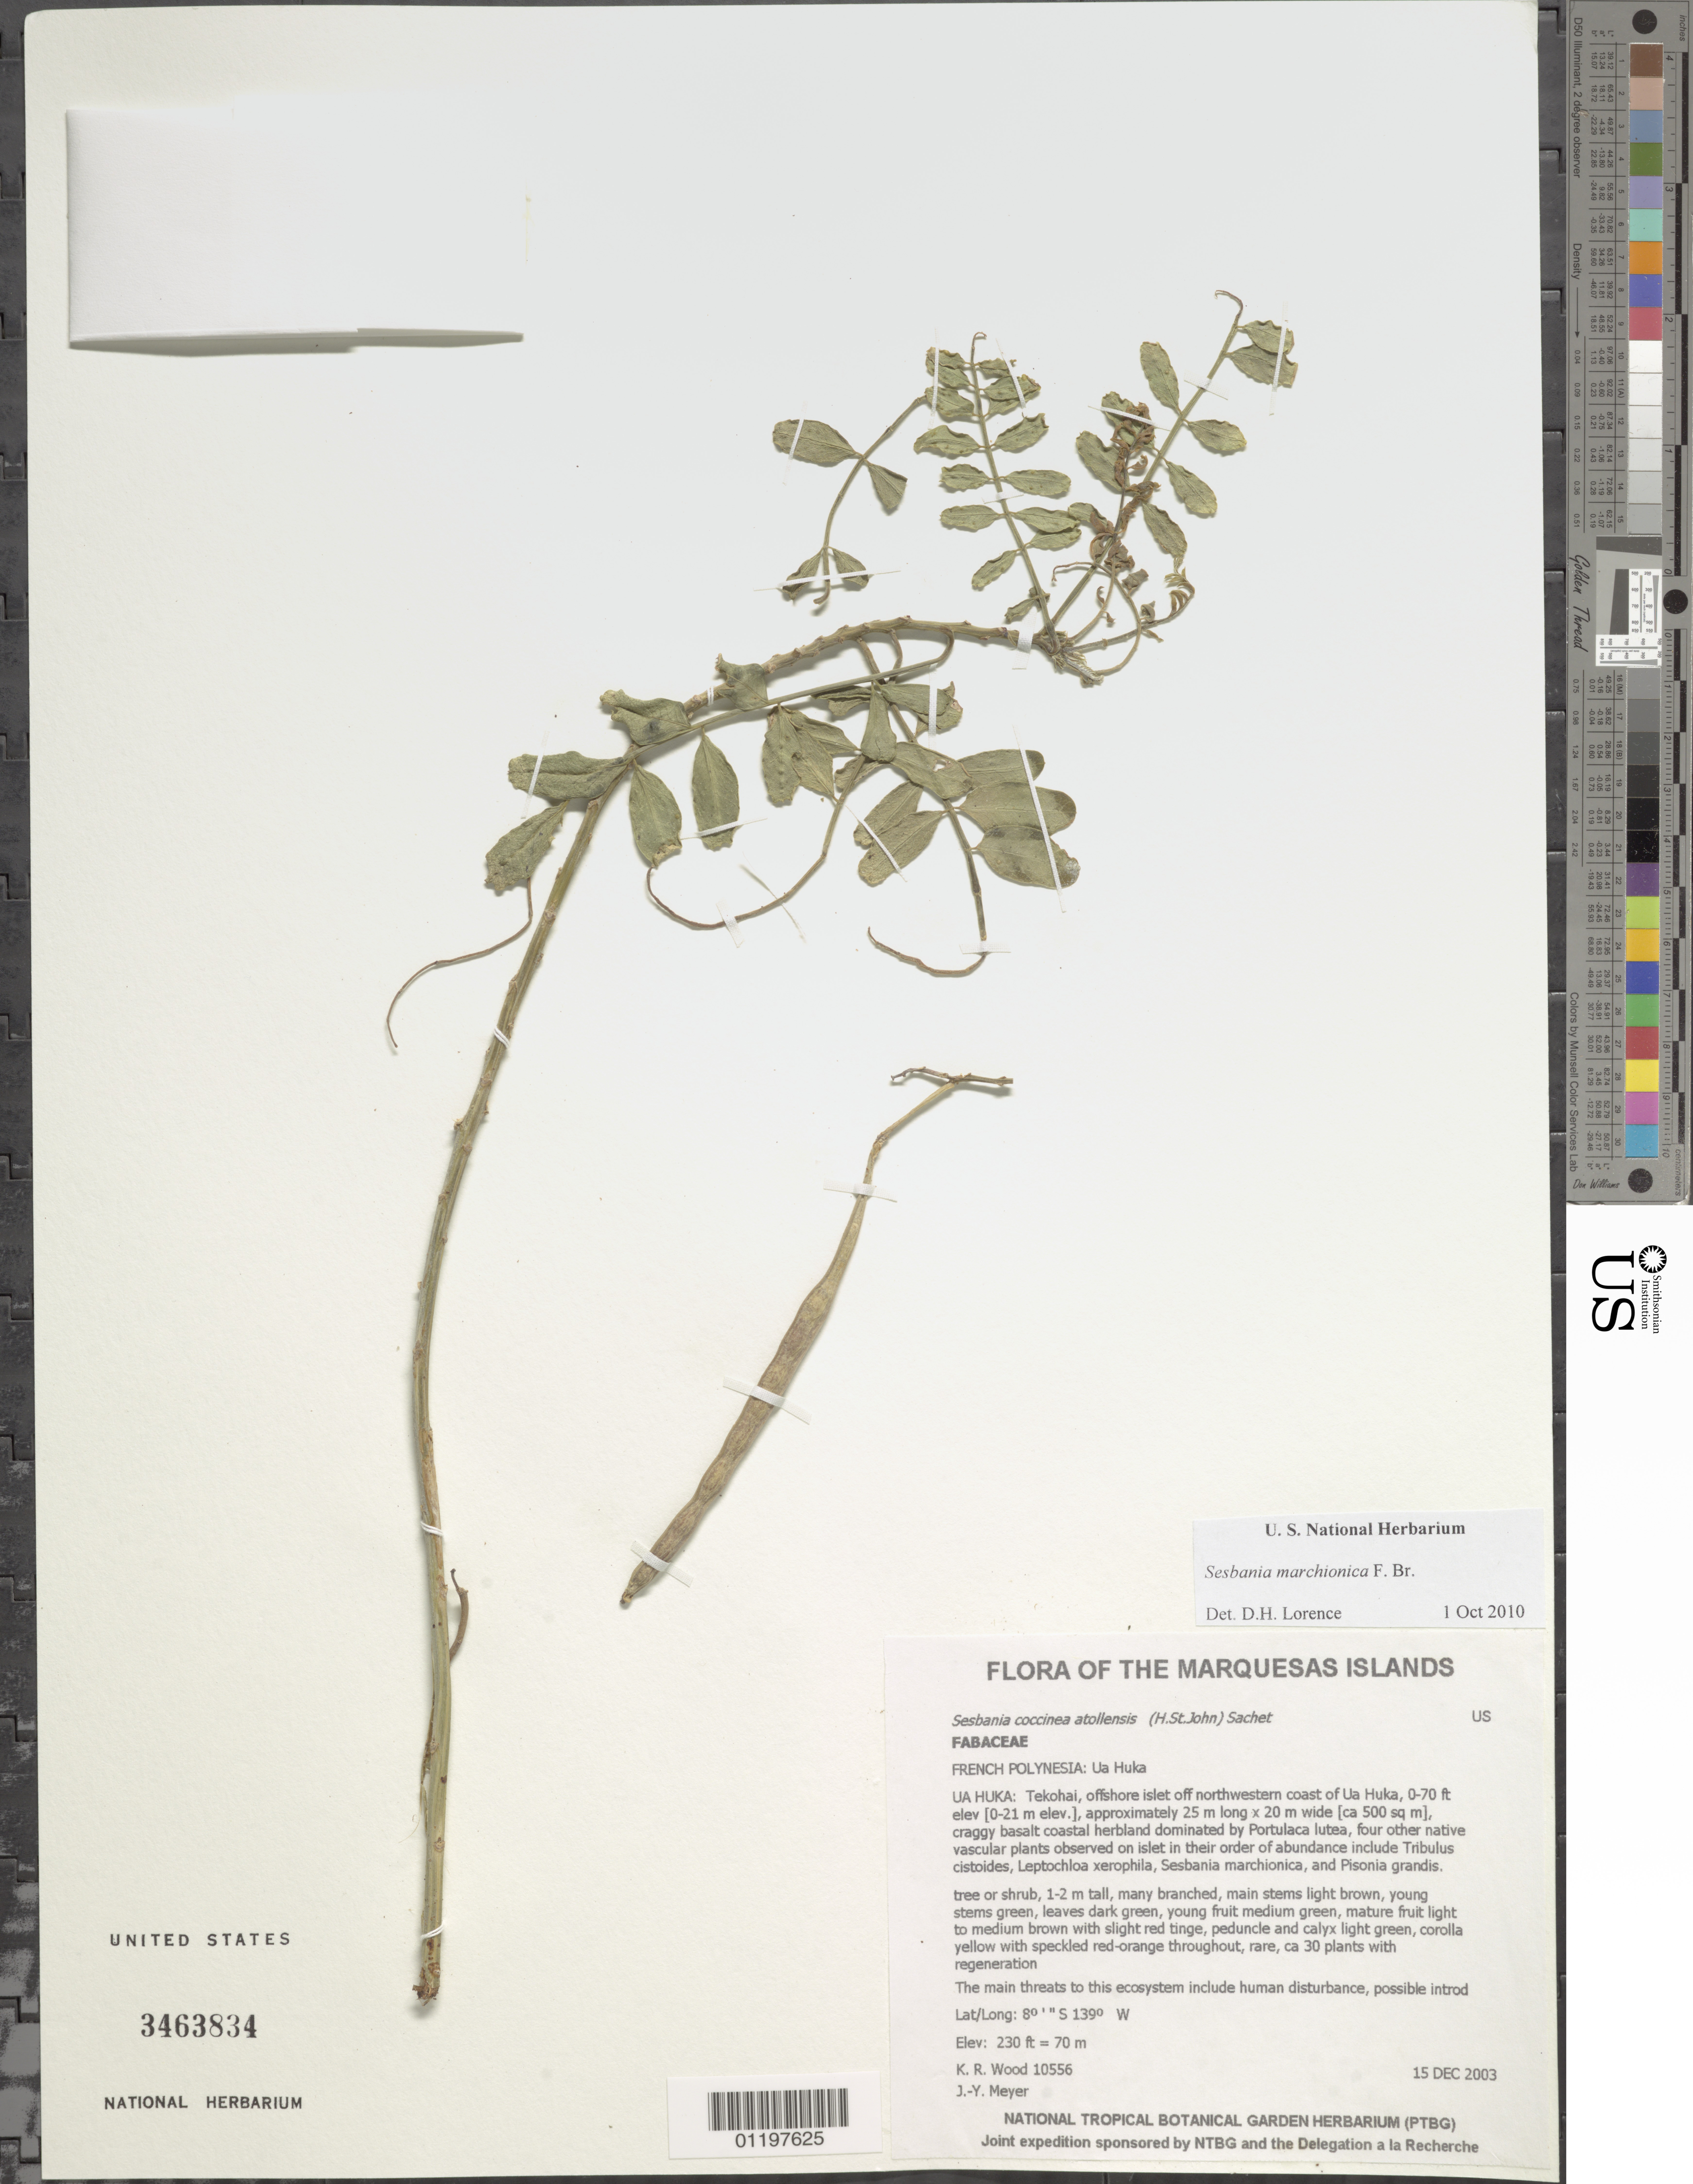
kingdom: Plantae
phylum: Tracheophyta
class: Magnoliopsida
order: Fabales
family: Fabaceae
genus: Sesbania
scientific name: Sesbania marchionica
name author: F. Br.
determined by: Lorence, David H., (PTBG), National Tropical Botanical Garden (UNITED STATES)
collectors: K. R. Wood & J.-Y. Meyer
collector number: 10556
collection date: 2003-12-15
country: French Polynesia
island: Ua Huka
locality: Tekohai, offshore islet off northwestern coast of Ua Huka, 0-70 ft elev [0-21 m elev.], approximately 25 m long x 20 m wide [ca 500 sq m]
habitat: Craggy basalt coastal herbland. Moderate slope, open, dry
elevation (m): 70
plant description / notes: Human disturbance, possible introduction of Rattus sp., and competition with non-native plant taxa such as Cenchrus echinatus, Portulaca oleracea, Passiflora foetida, Digitaria ciliaris, and Amaranthus viridis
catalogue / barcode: US 3463834